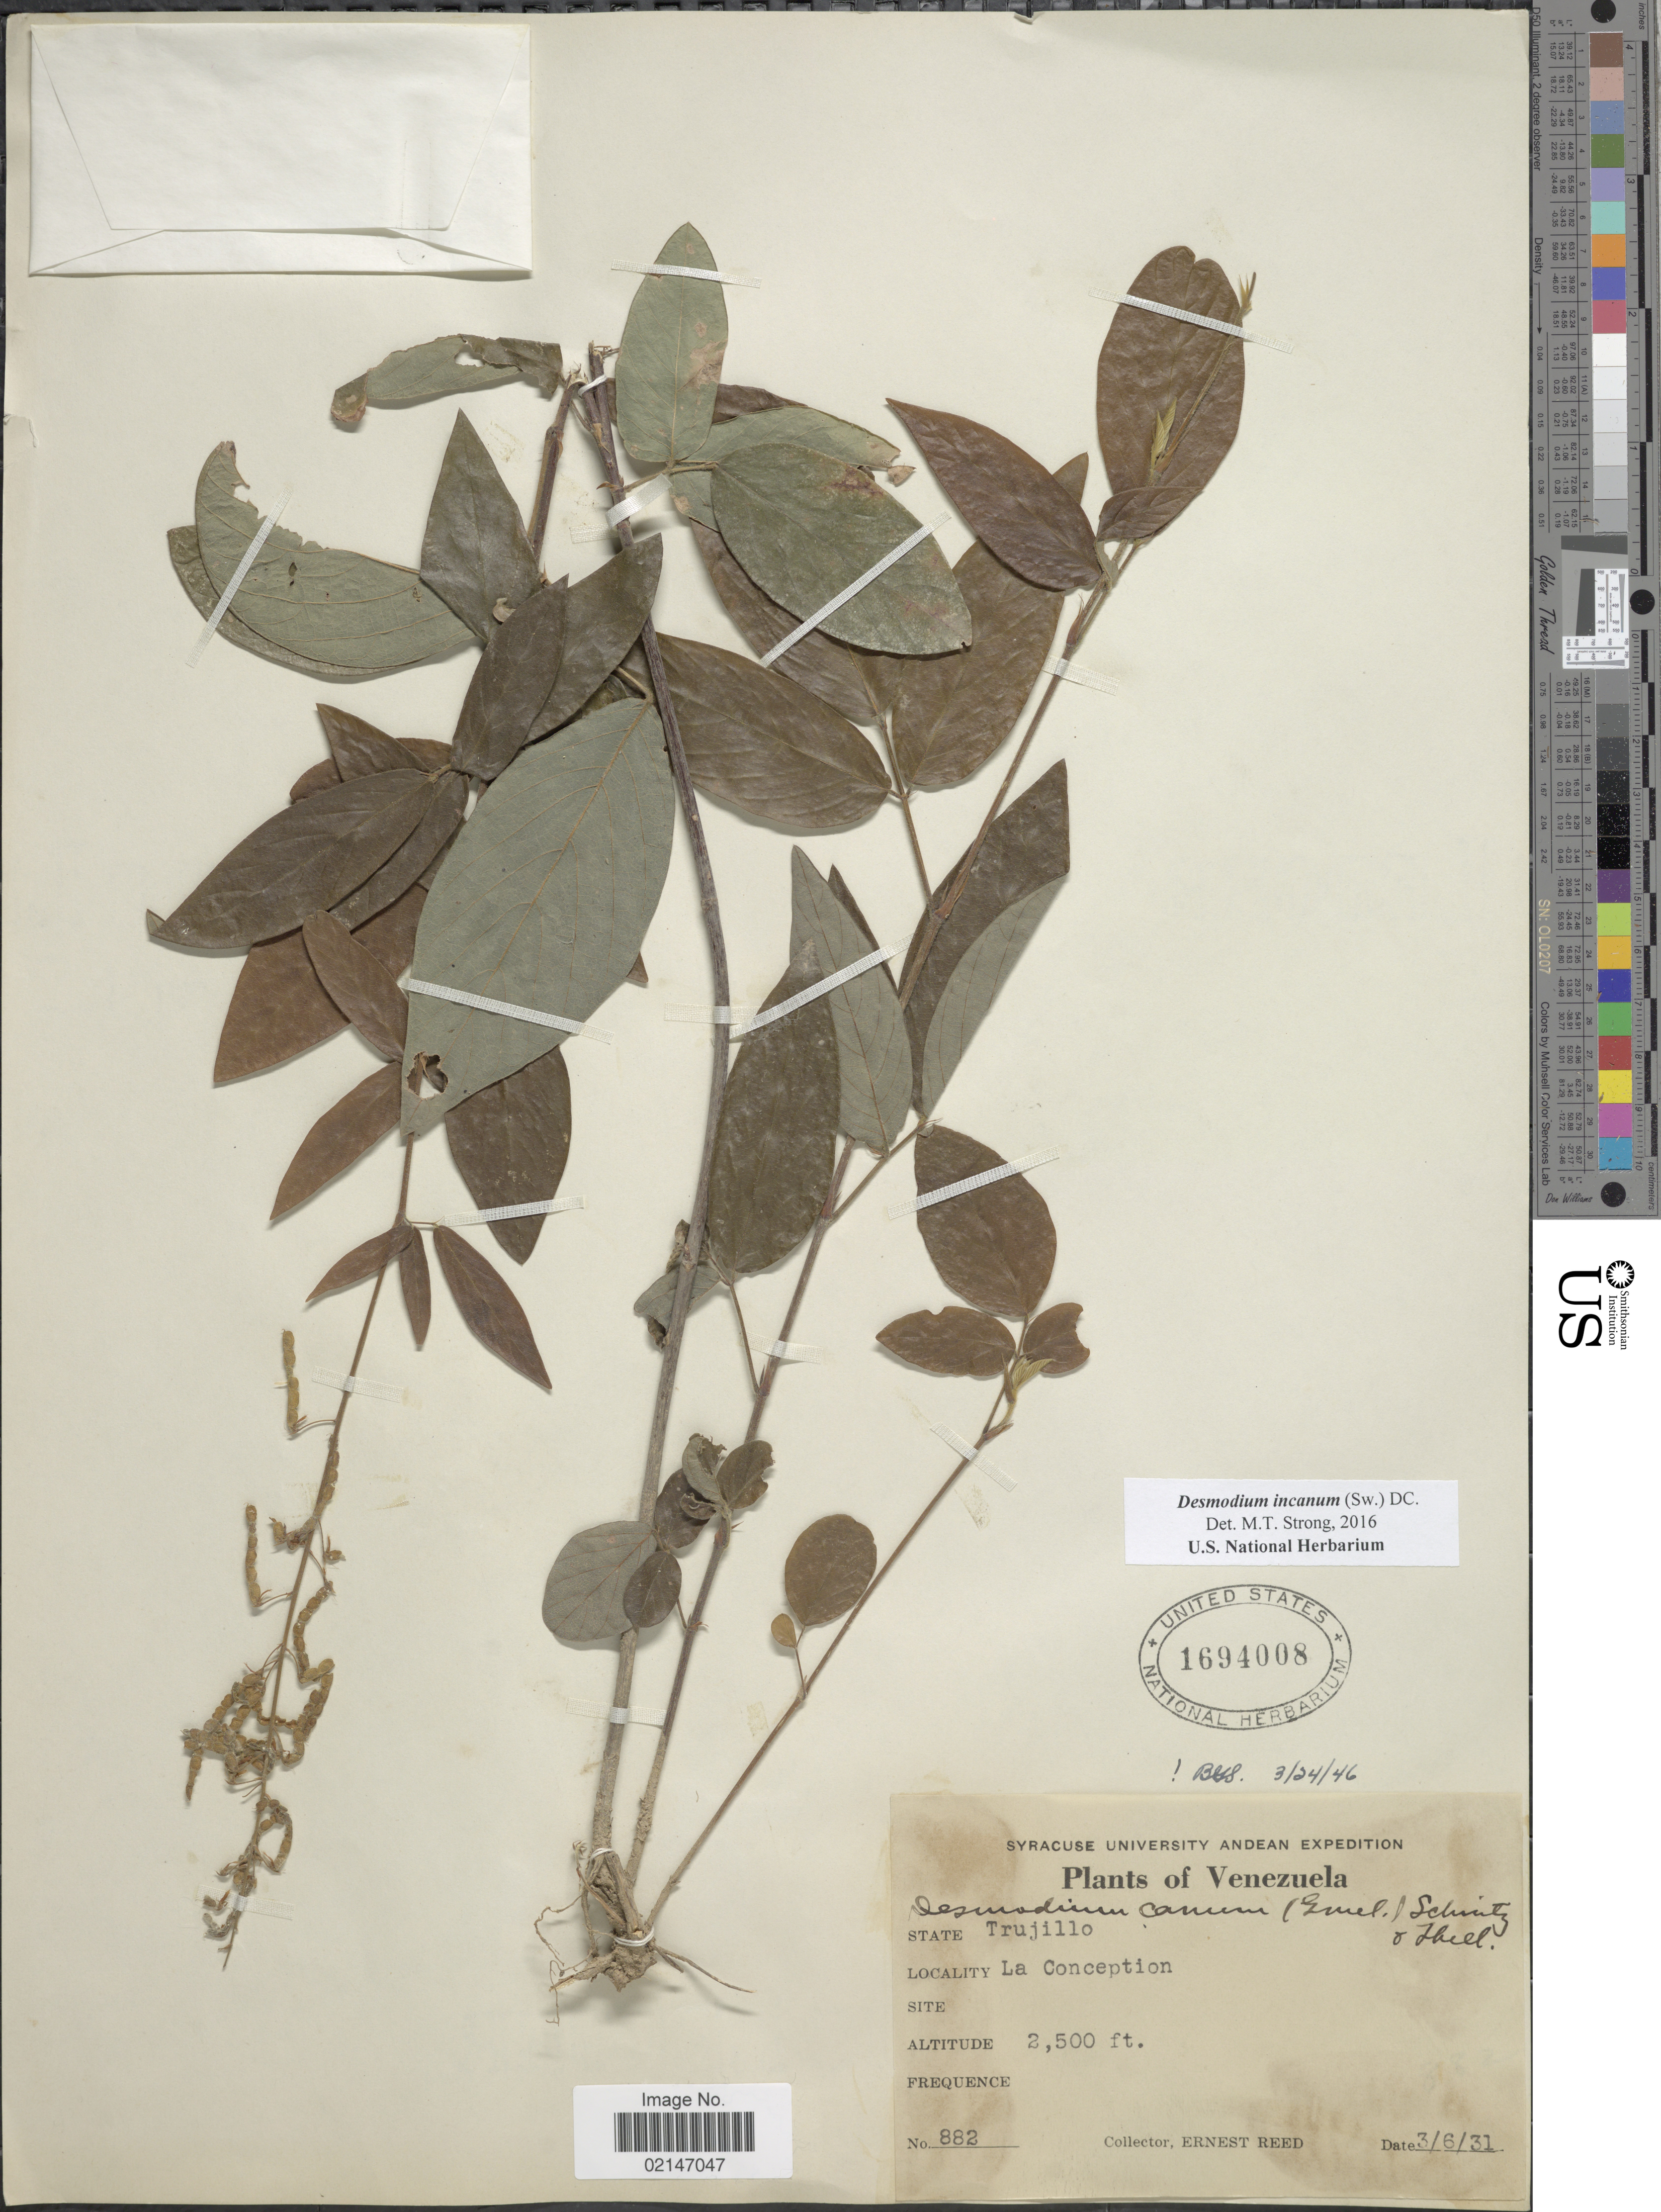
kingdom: Plantae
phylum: Tracheophyta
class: Magnoliopsida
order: Fabales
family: Fabaceae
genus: Desmodium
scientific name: Desmodium incanum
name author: (Sw.) DC.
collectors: E. Reed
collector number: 882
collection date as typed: Transcribed d/m/y: 3/6/31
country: Venezuela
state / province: Trujillo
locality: La Conception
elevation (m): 762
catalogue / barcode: US 1694008